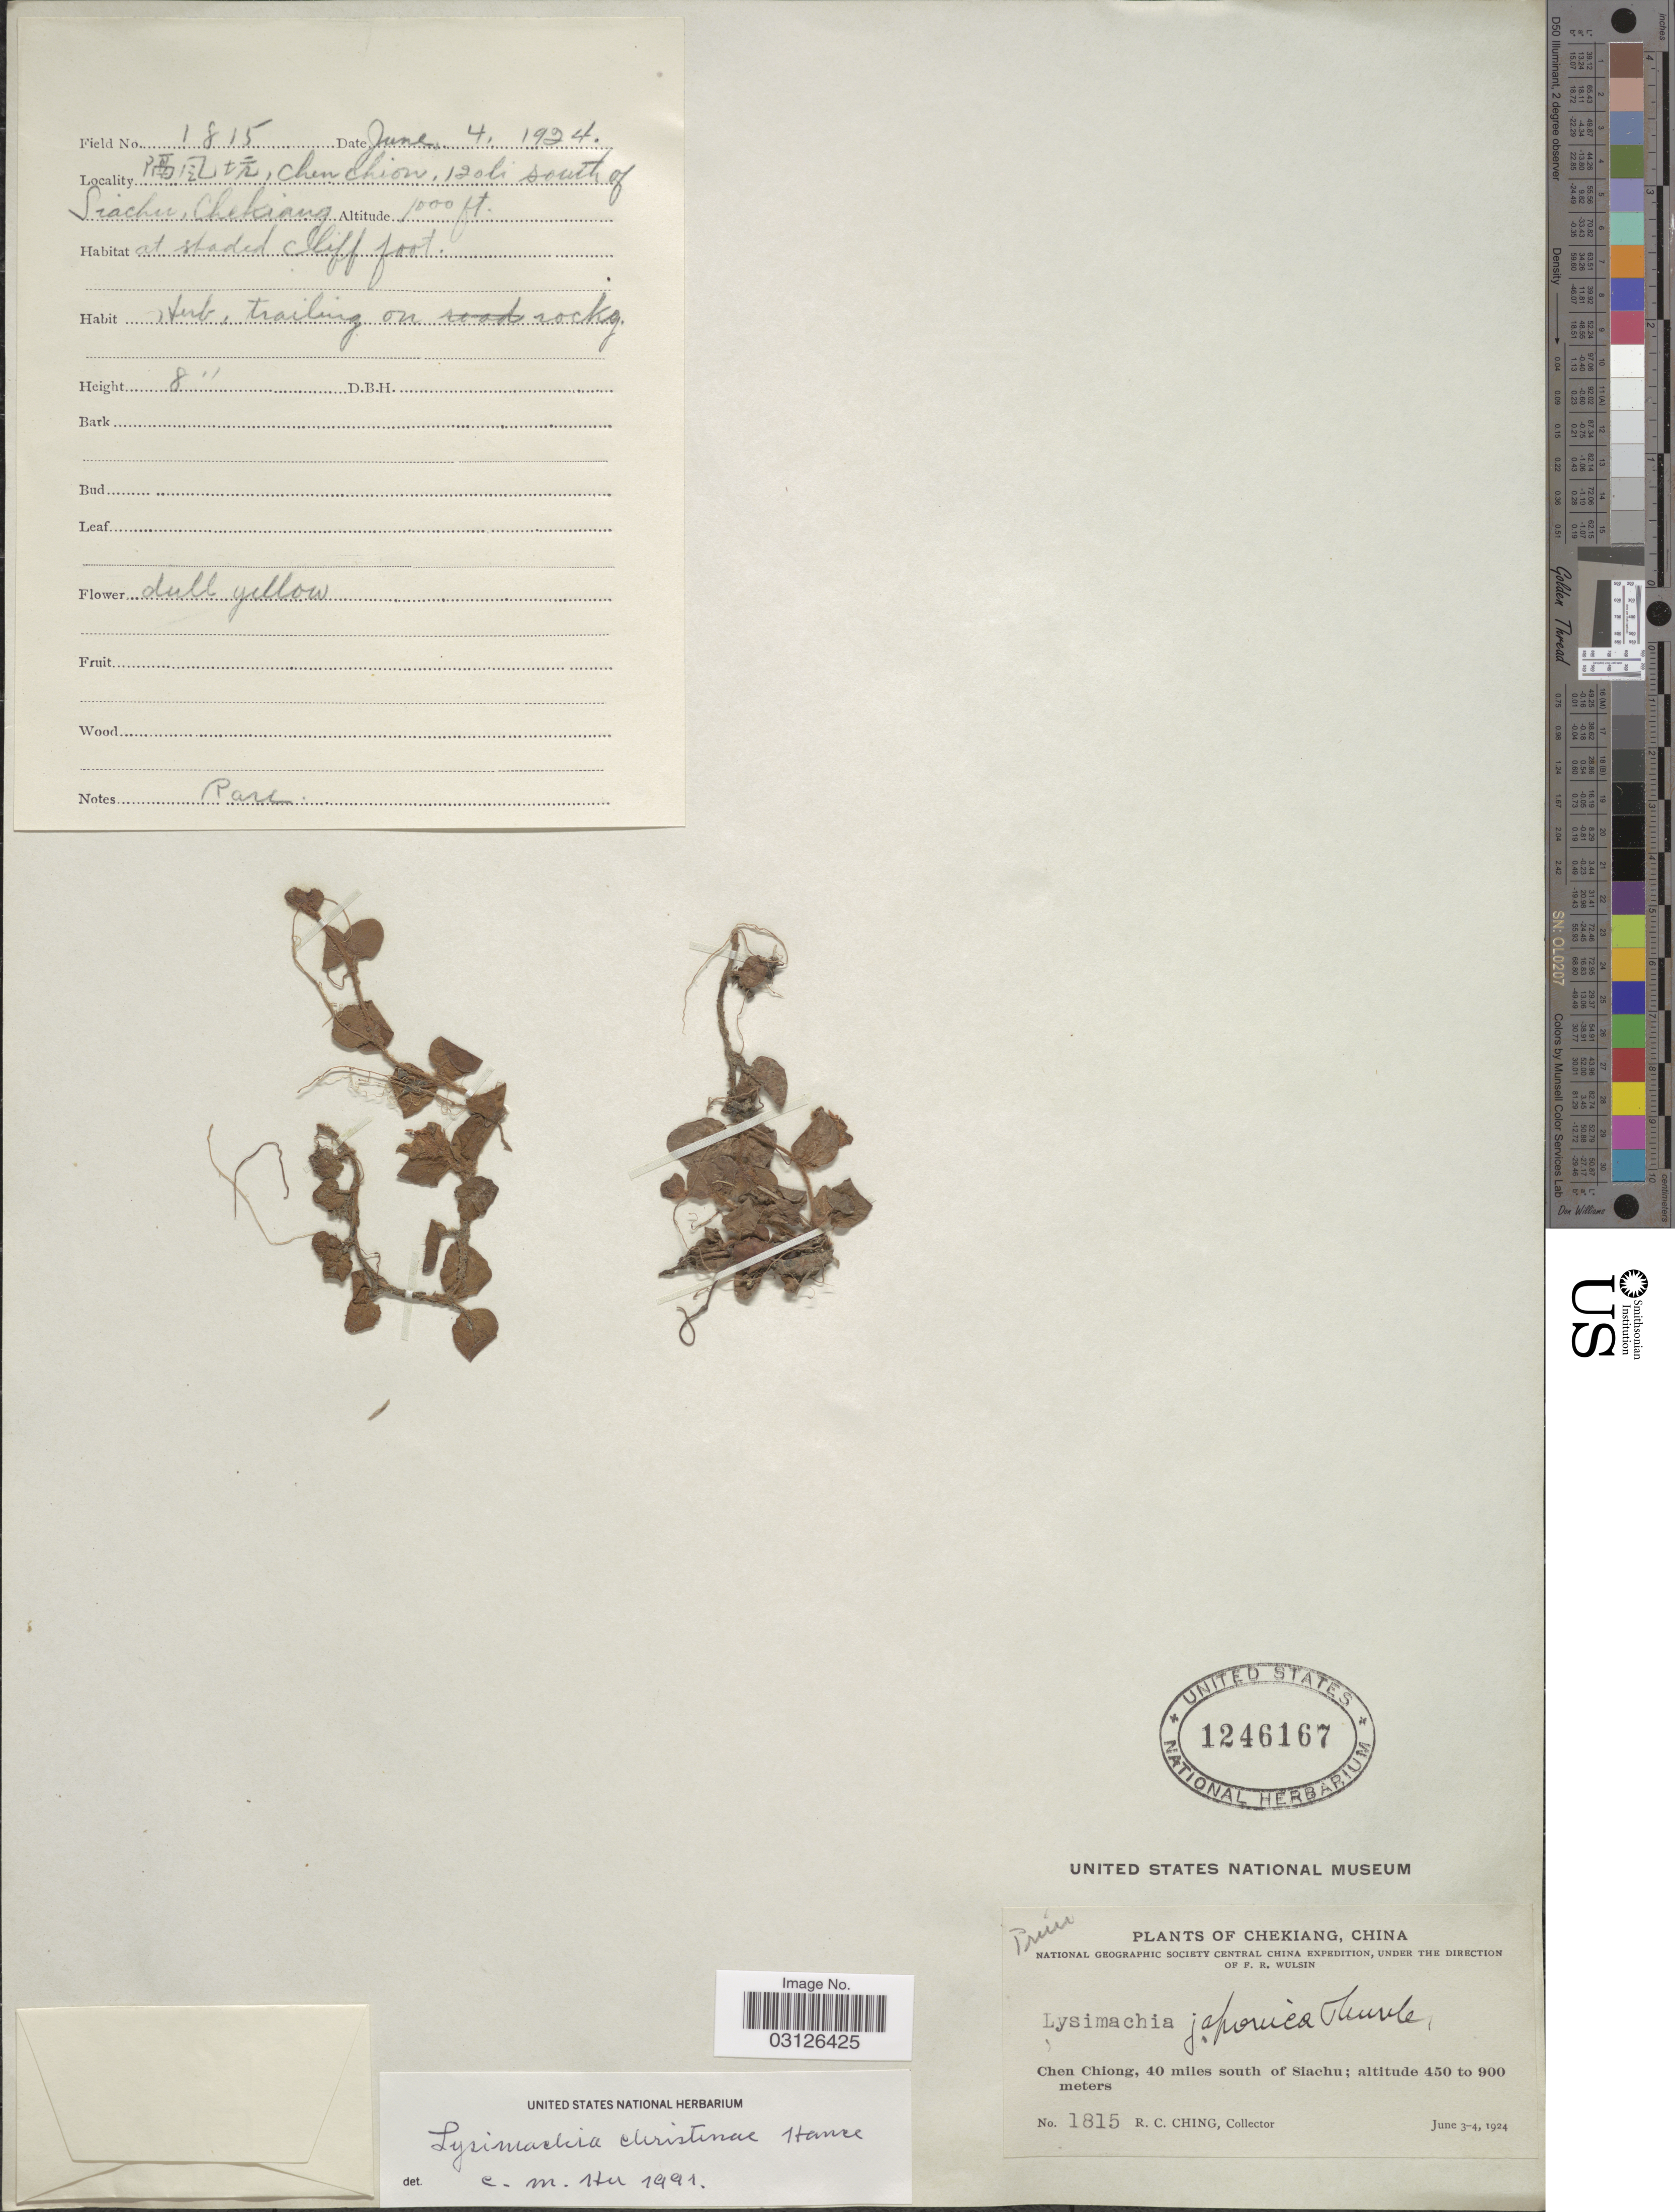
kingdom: Plantae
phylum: Tracheophyta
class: Magnoliopsida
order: Ericales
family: Primulaceae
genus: Lysimachia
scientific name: Lysimachia japonica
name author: Thunb.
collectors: R. C. Ching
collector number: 1815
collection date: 1924-06-04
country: China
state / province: Zhejiang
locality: Chekiang, Chen Chiong, 40 miles south of Siachu.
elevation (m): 305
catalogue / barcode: US 1246167